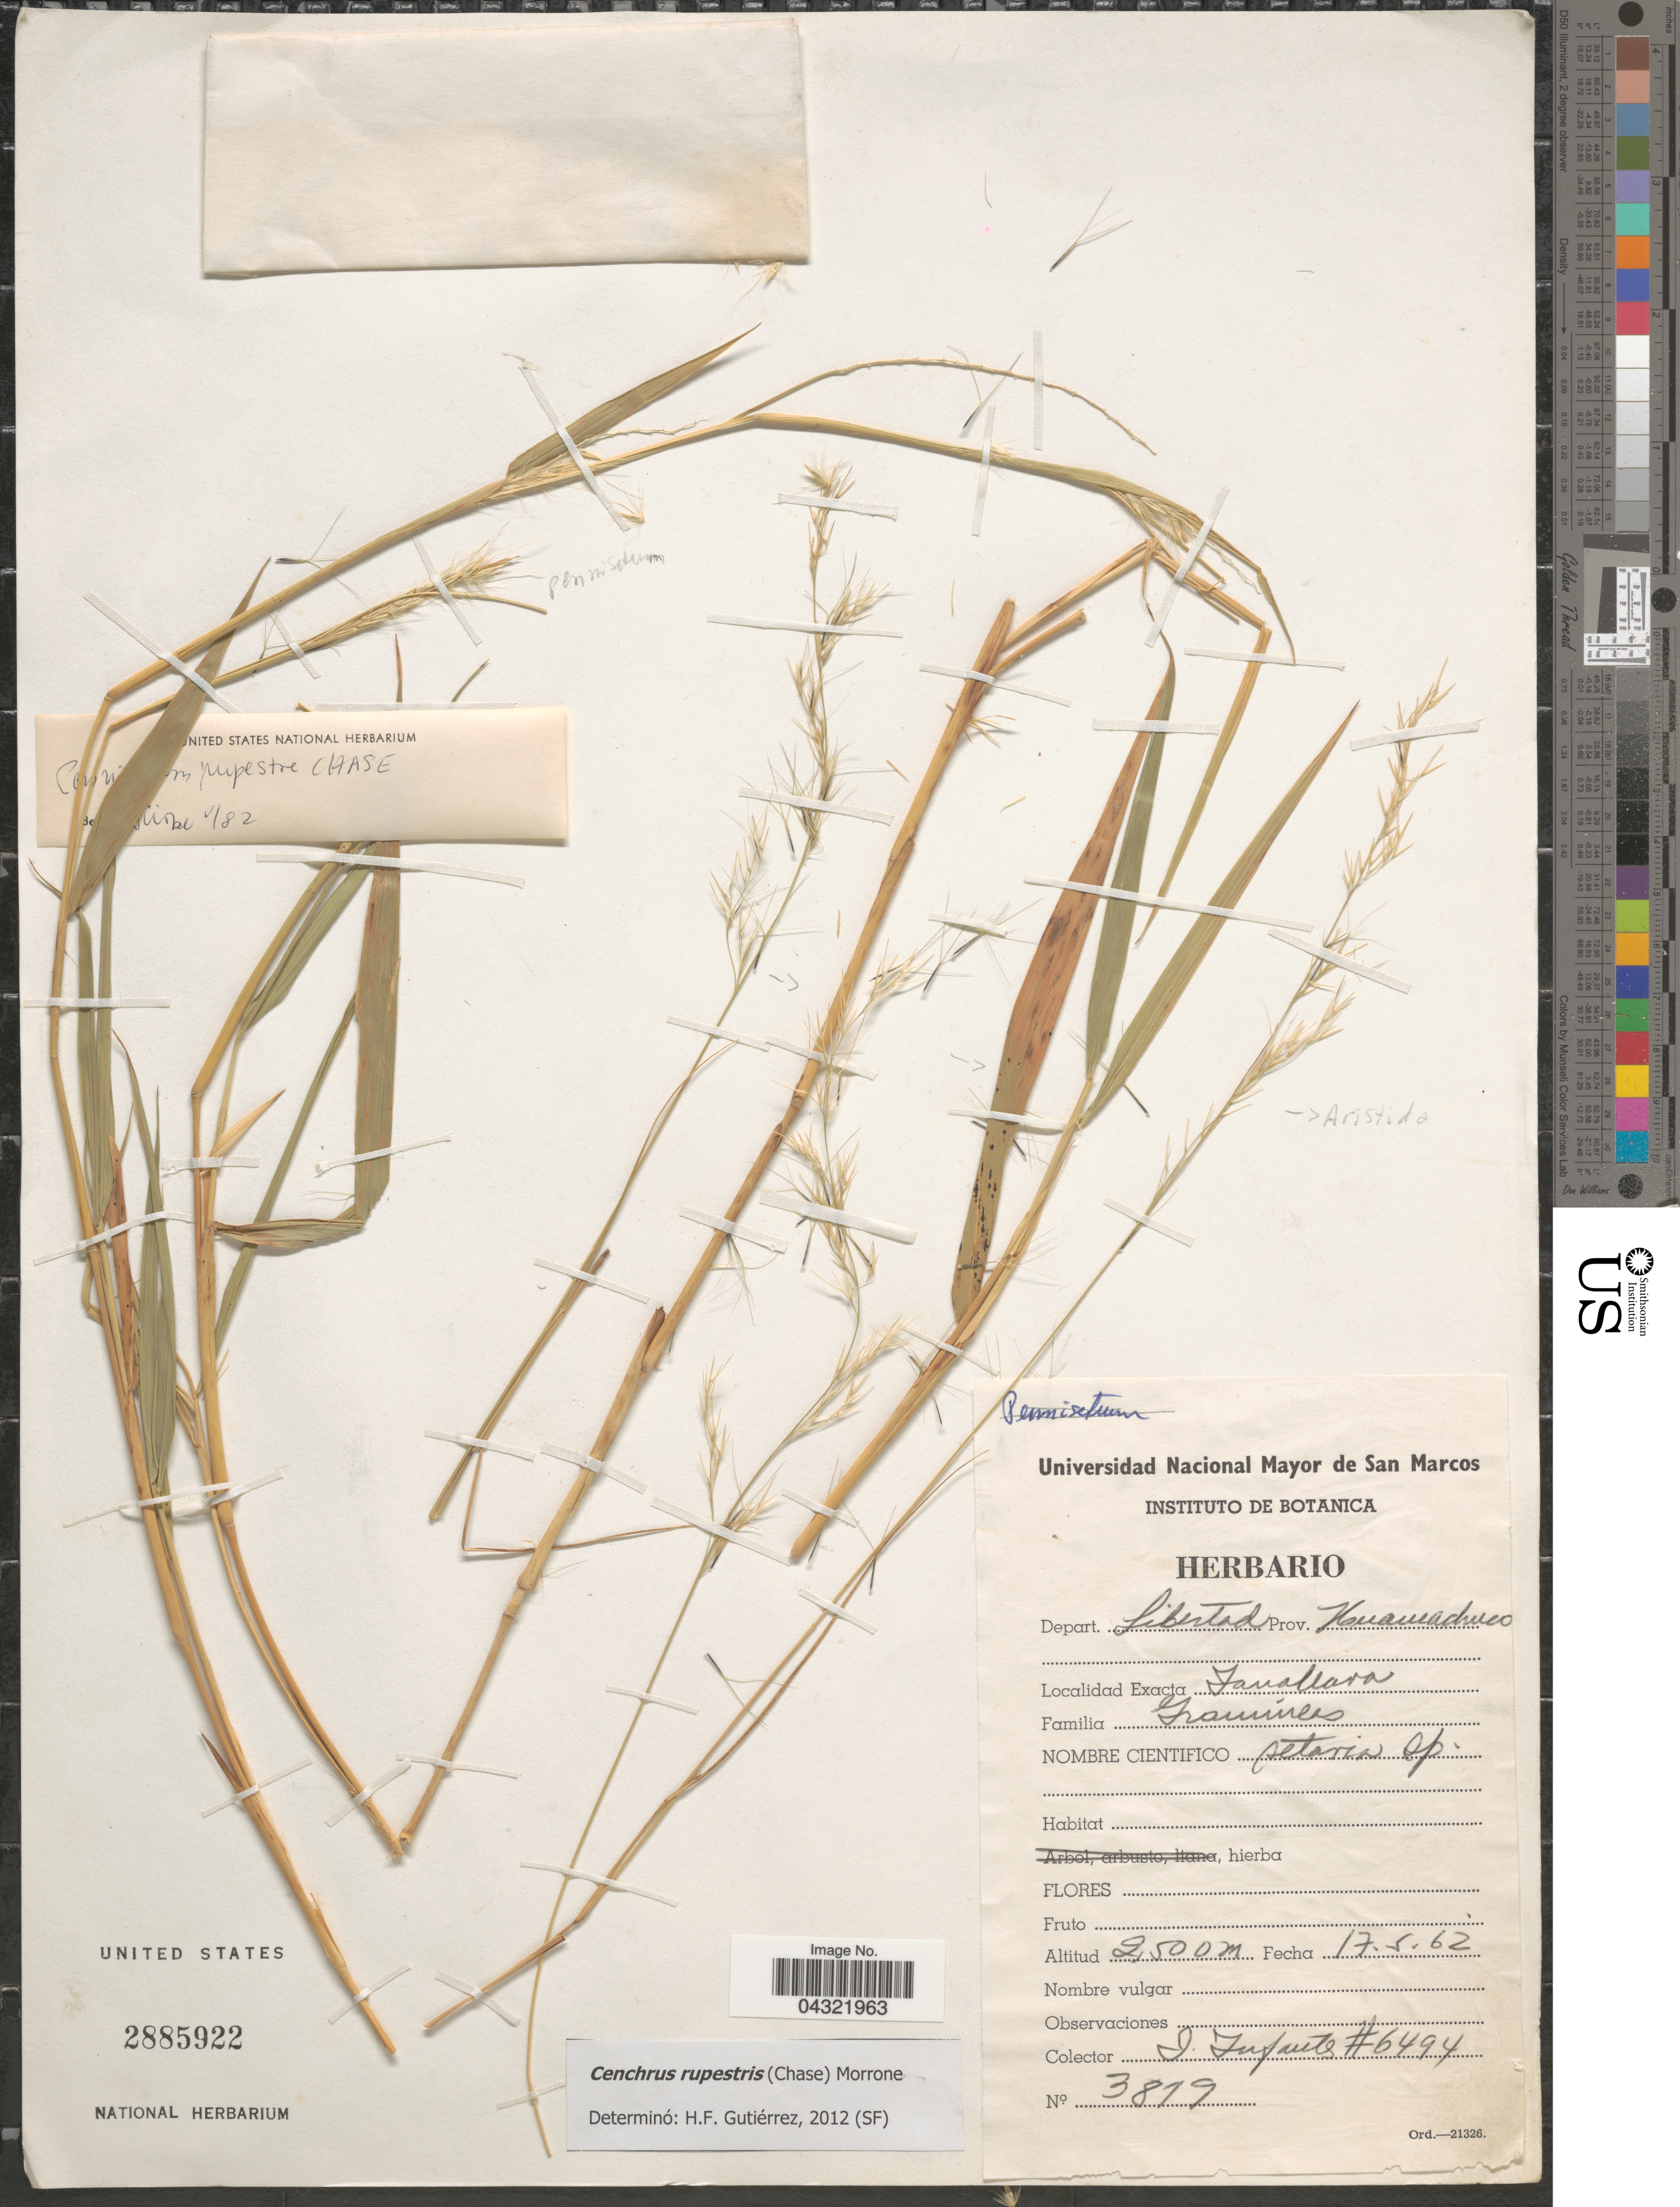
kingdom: Plantae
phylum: Tracheophyta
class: Liliopsida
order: Poales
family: Poaceae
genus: Cenchrus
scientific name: Cenchrus rupestris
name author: (Chase) Morrone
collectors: J. Infantes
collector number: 6494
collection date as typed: Transcribed d/m/y: 17/5/62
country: Peru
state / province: La Libertad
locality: Depart. Libertad. Prov. Huamachuco. Tanallara.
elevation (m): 2500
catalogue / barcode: US 2885922